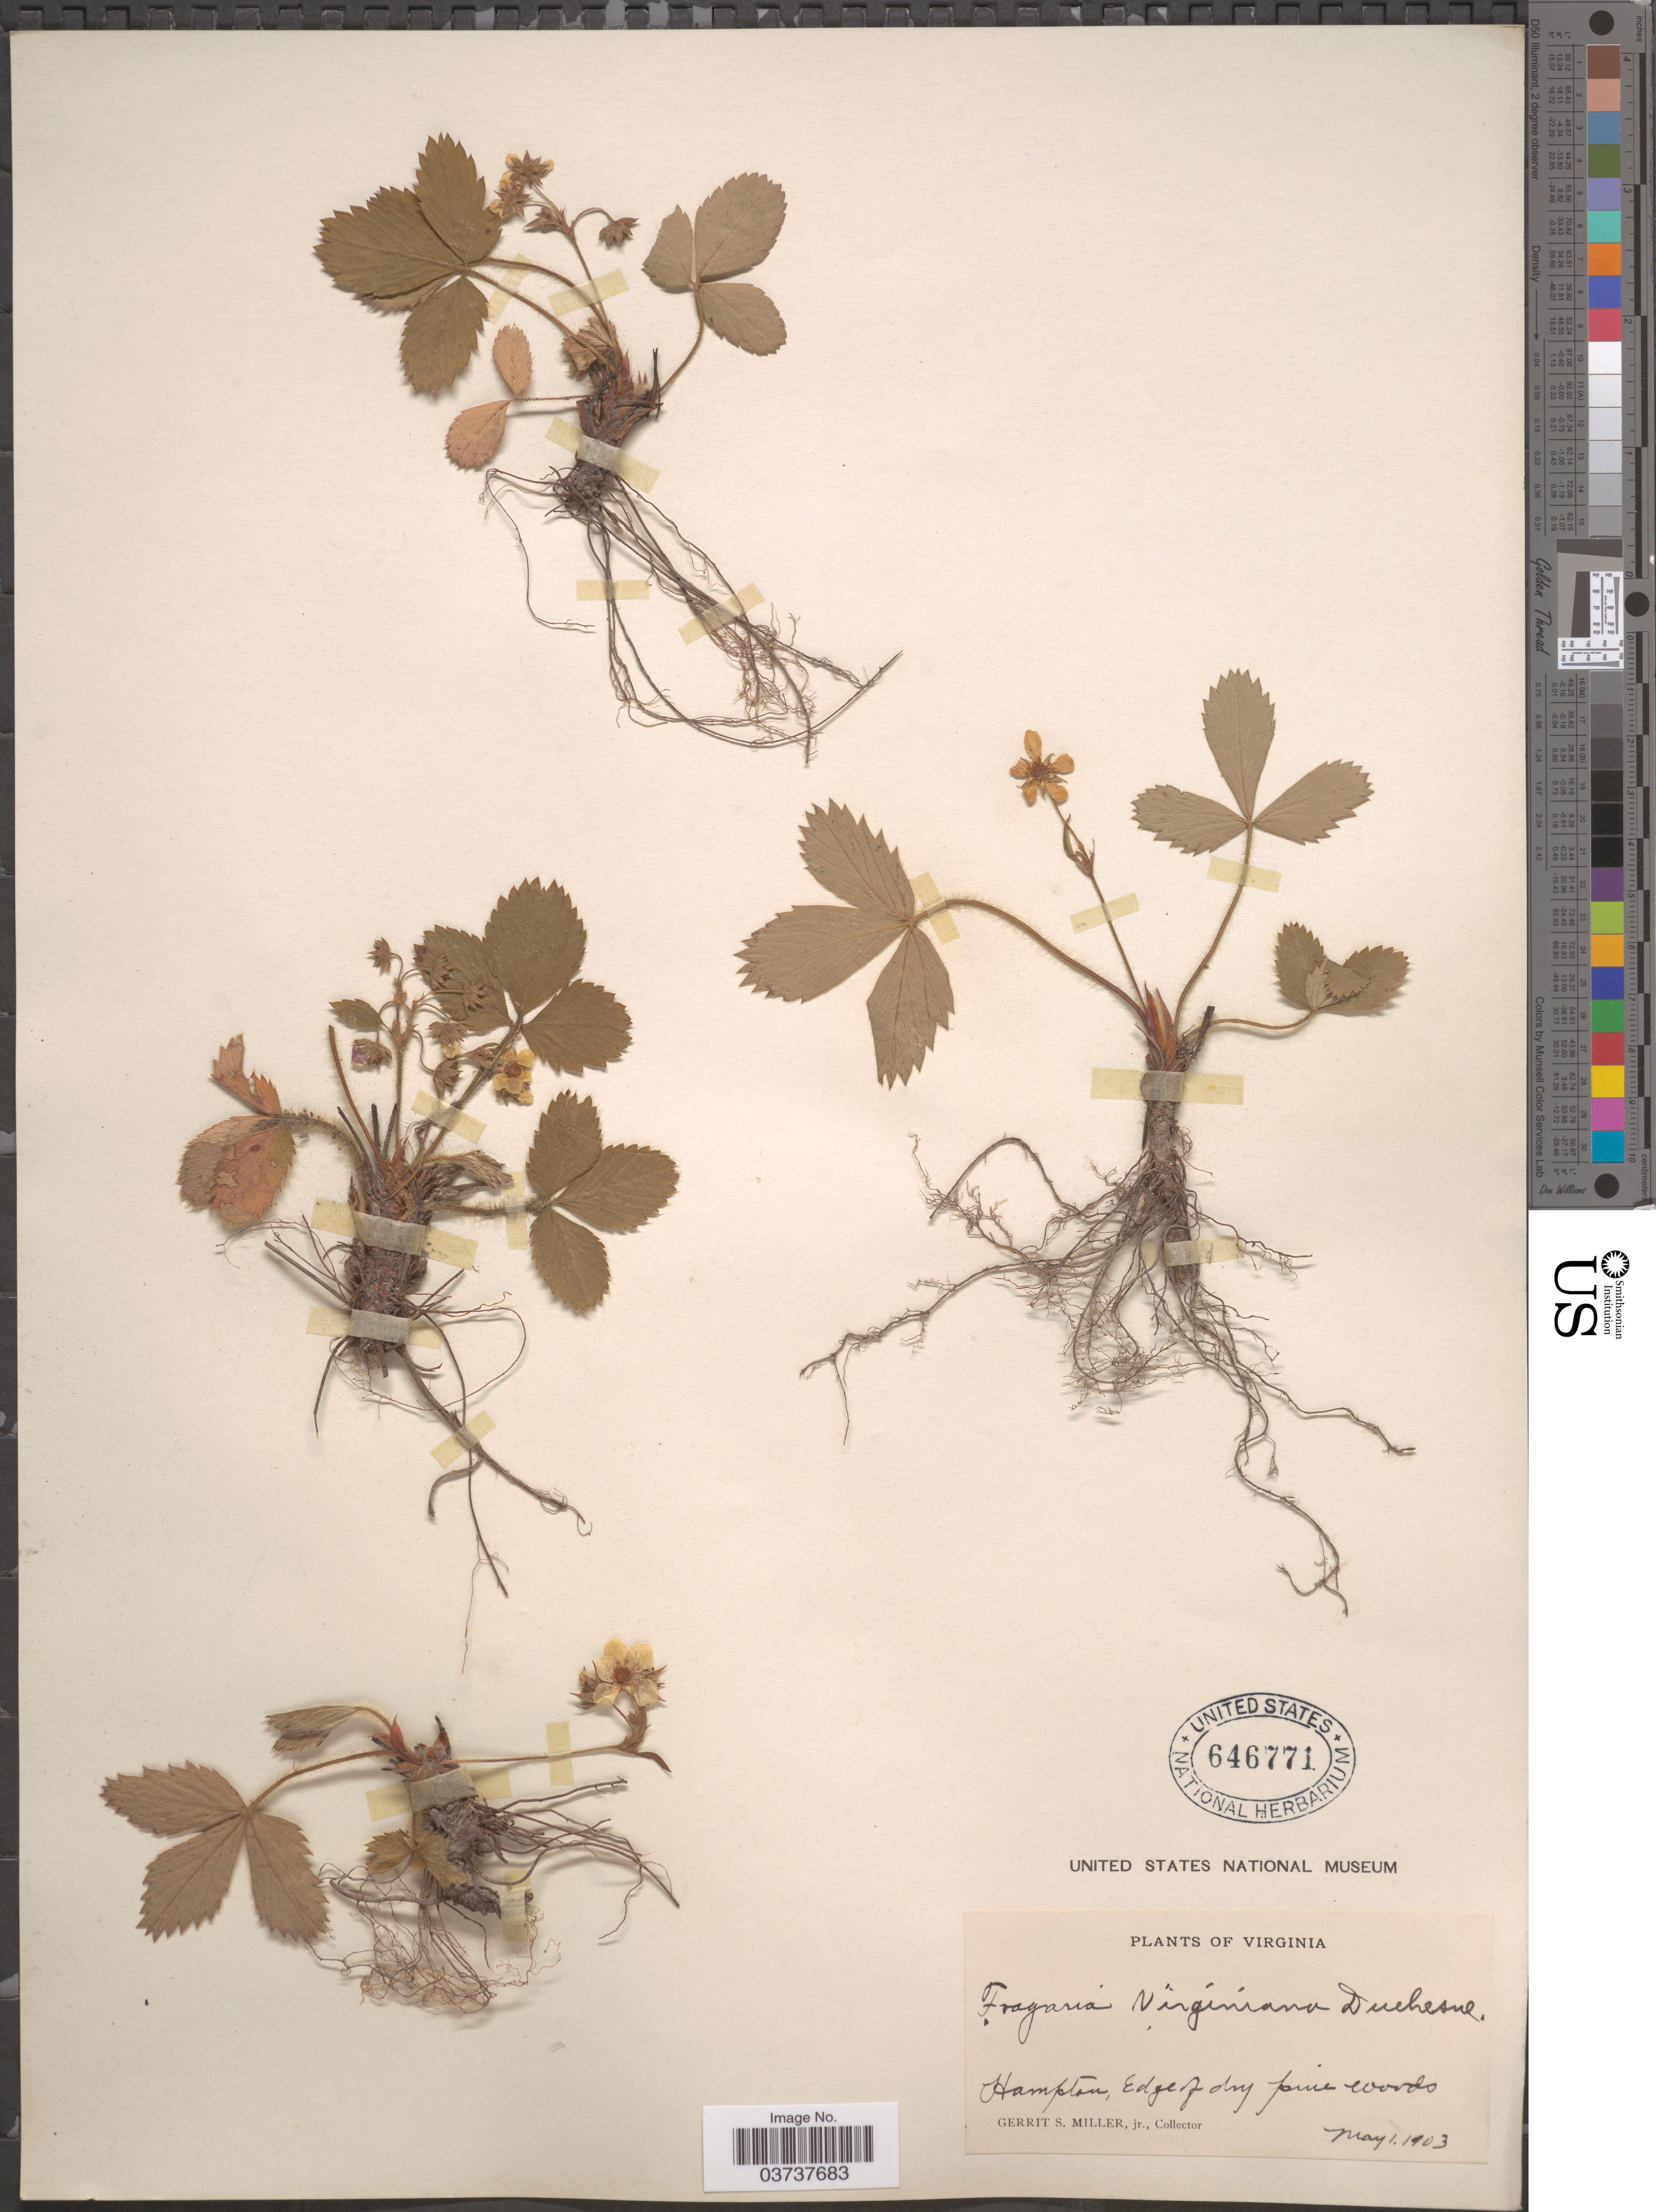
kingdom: Plantae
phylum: Tracheophyta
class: Magnoliopsida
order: Rosales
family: Rosaceae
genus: Fragaria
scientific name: Fragaria virginiana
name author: Mill.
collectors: G. S. Miller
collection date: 1903-05-01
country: United States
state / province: Virginia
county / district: City of Hampton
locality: Hampton, Edge of dry pine woods.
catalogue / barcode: US 646771